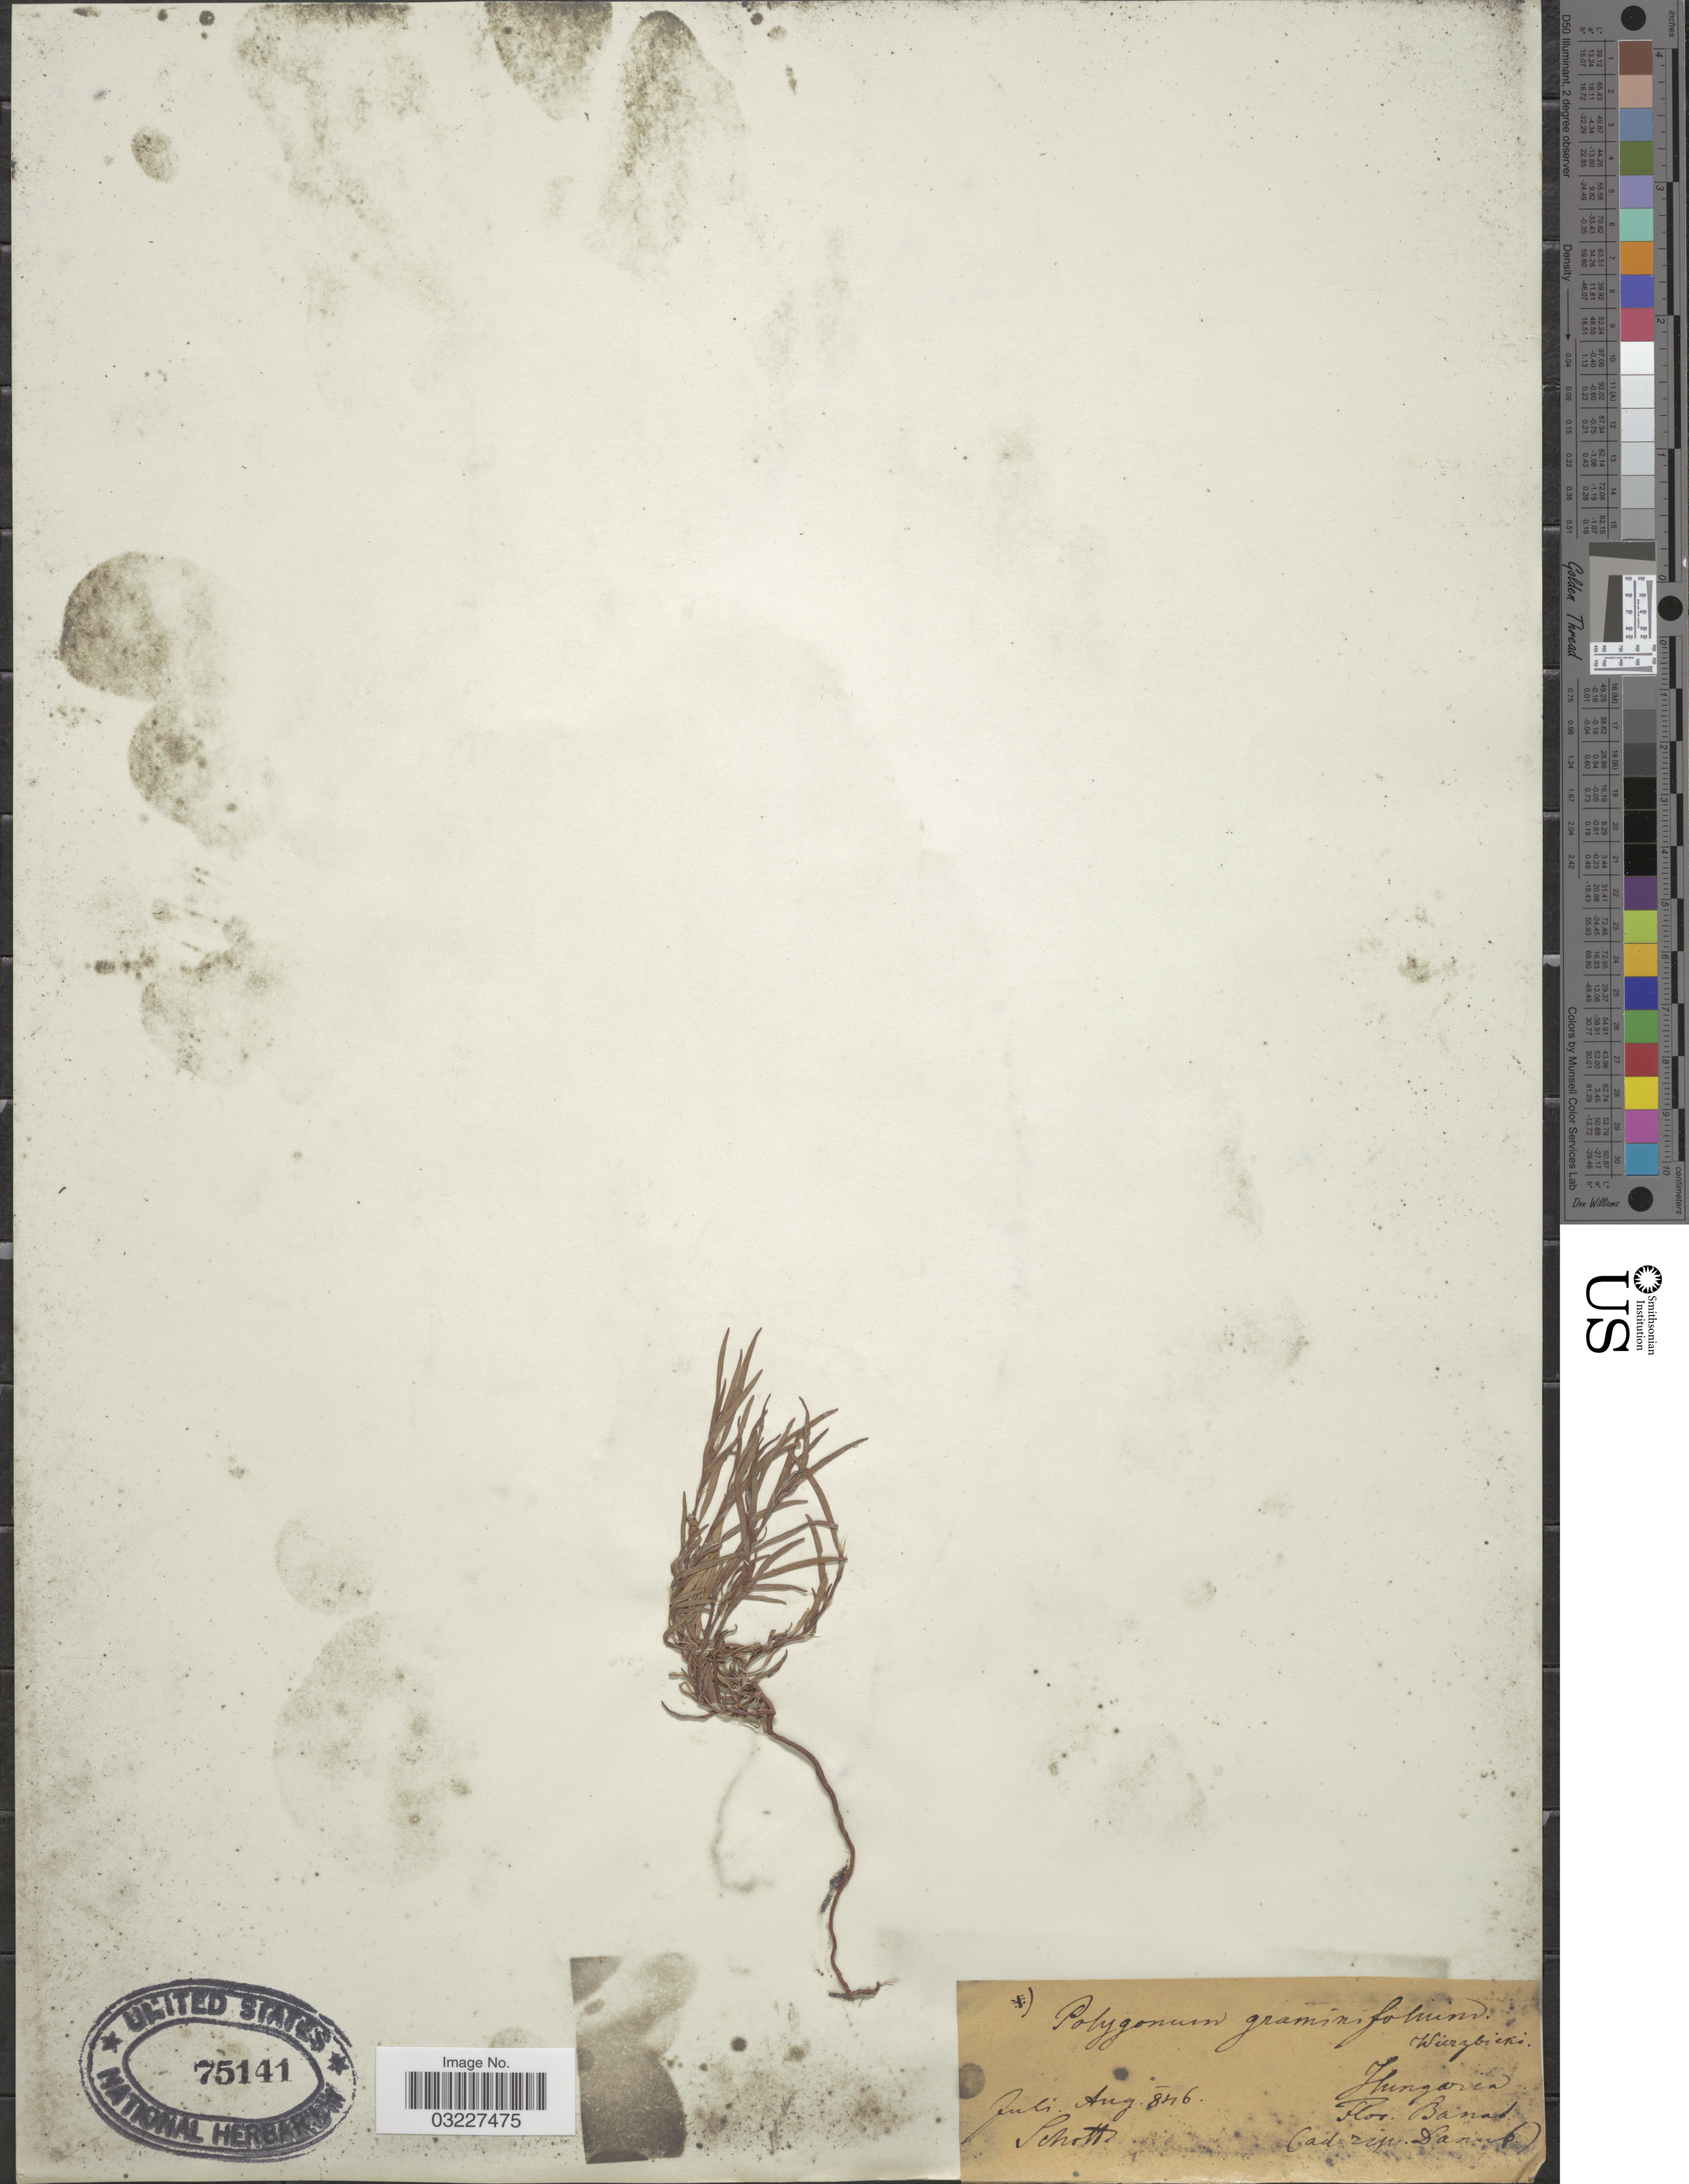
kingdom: Plantae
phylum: Tracheophyta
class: Magnoliopsida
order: Caryophyllales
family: Polygonaceae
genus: Polygonum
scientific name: Polygonum graminifolium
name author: Wierzb. ex Heuff.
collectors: Schott, --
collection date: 1846-07/1846-08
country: Hungary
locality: Hungarica, Banat, (ad rip. Danub).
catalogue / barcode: US 75141